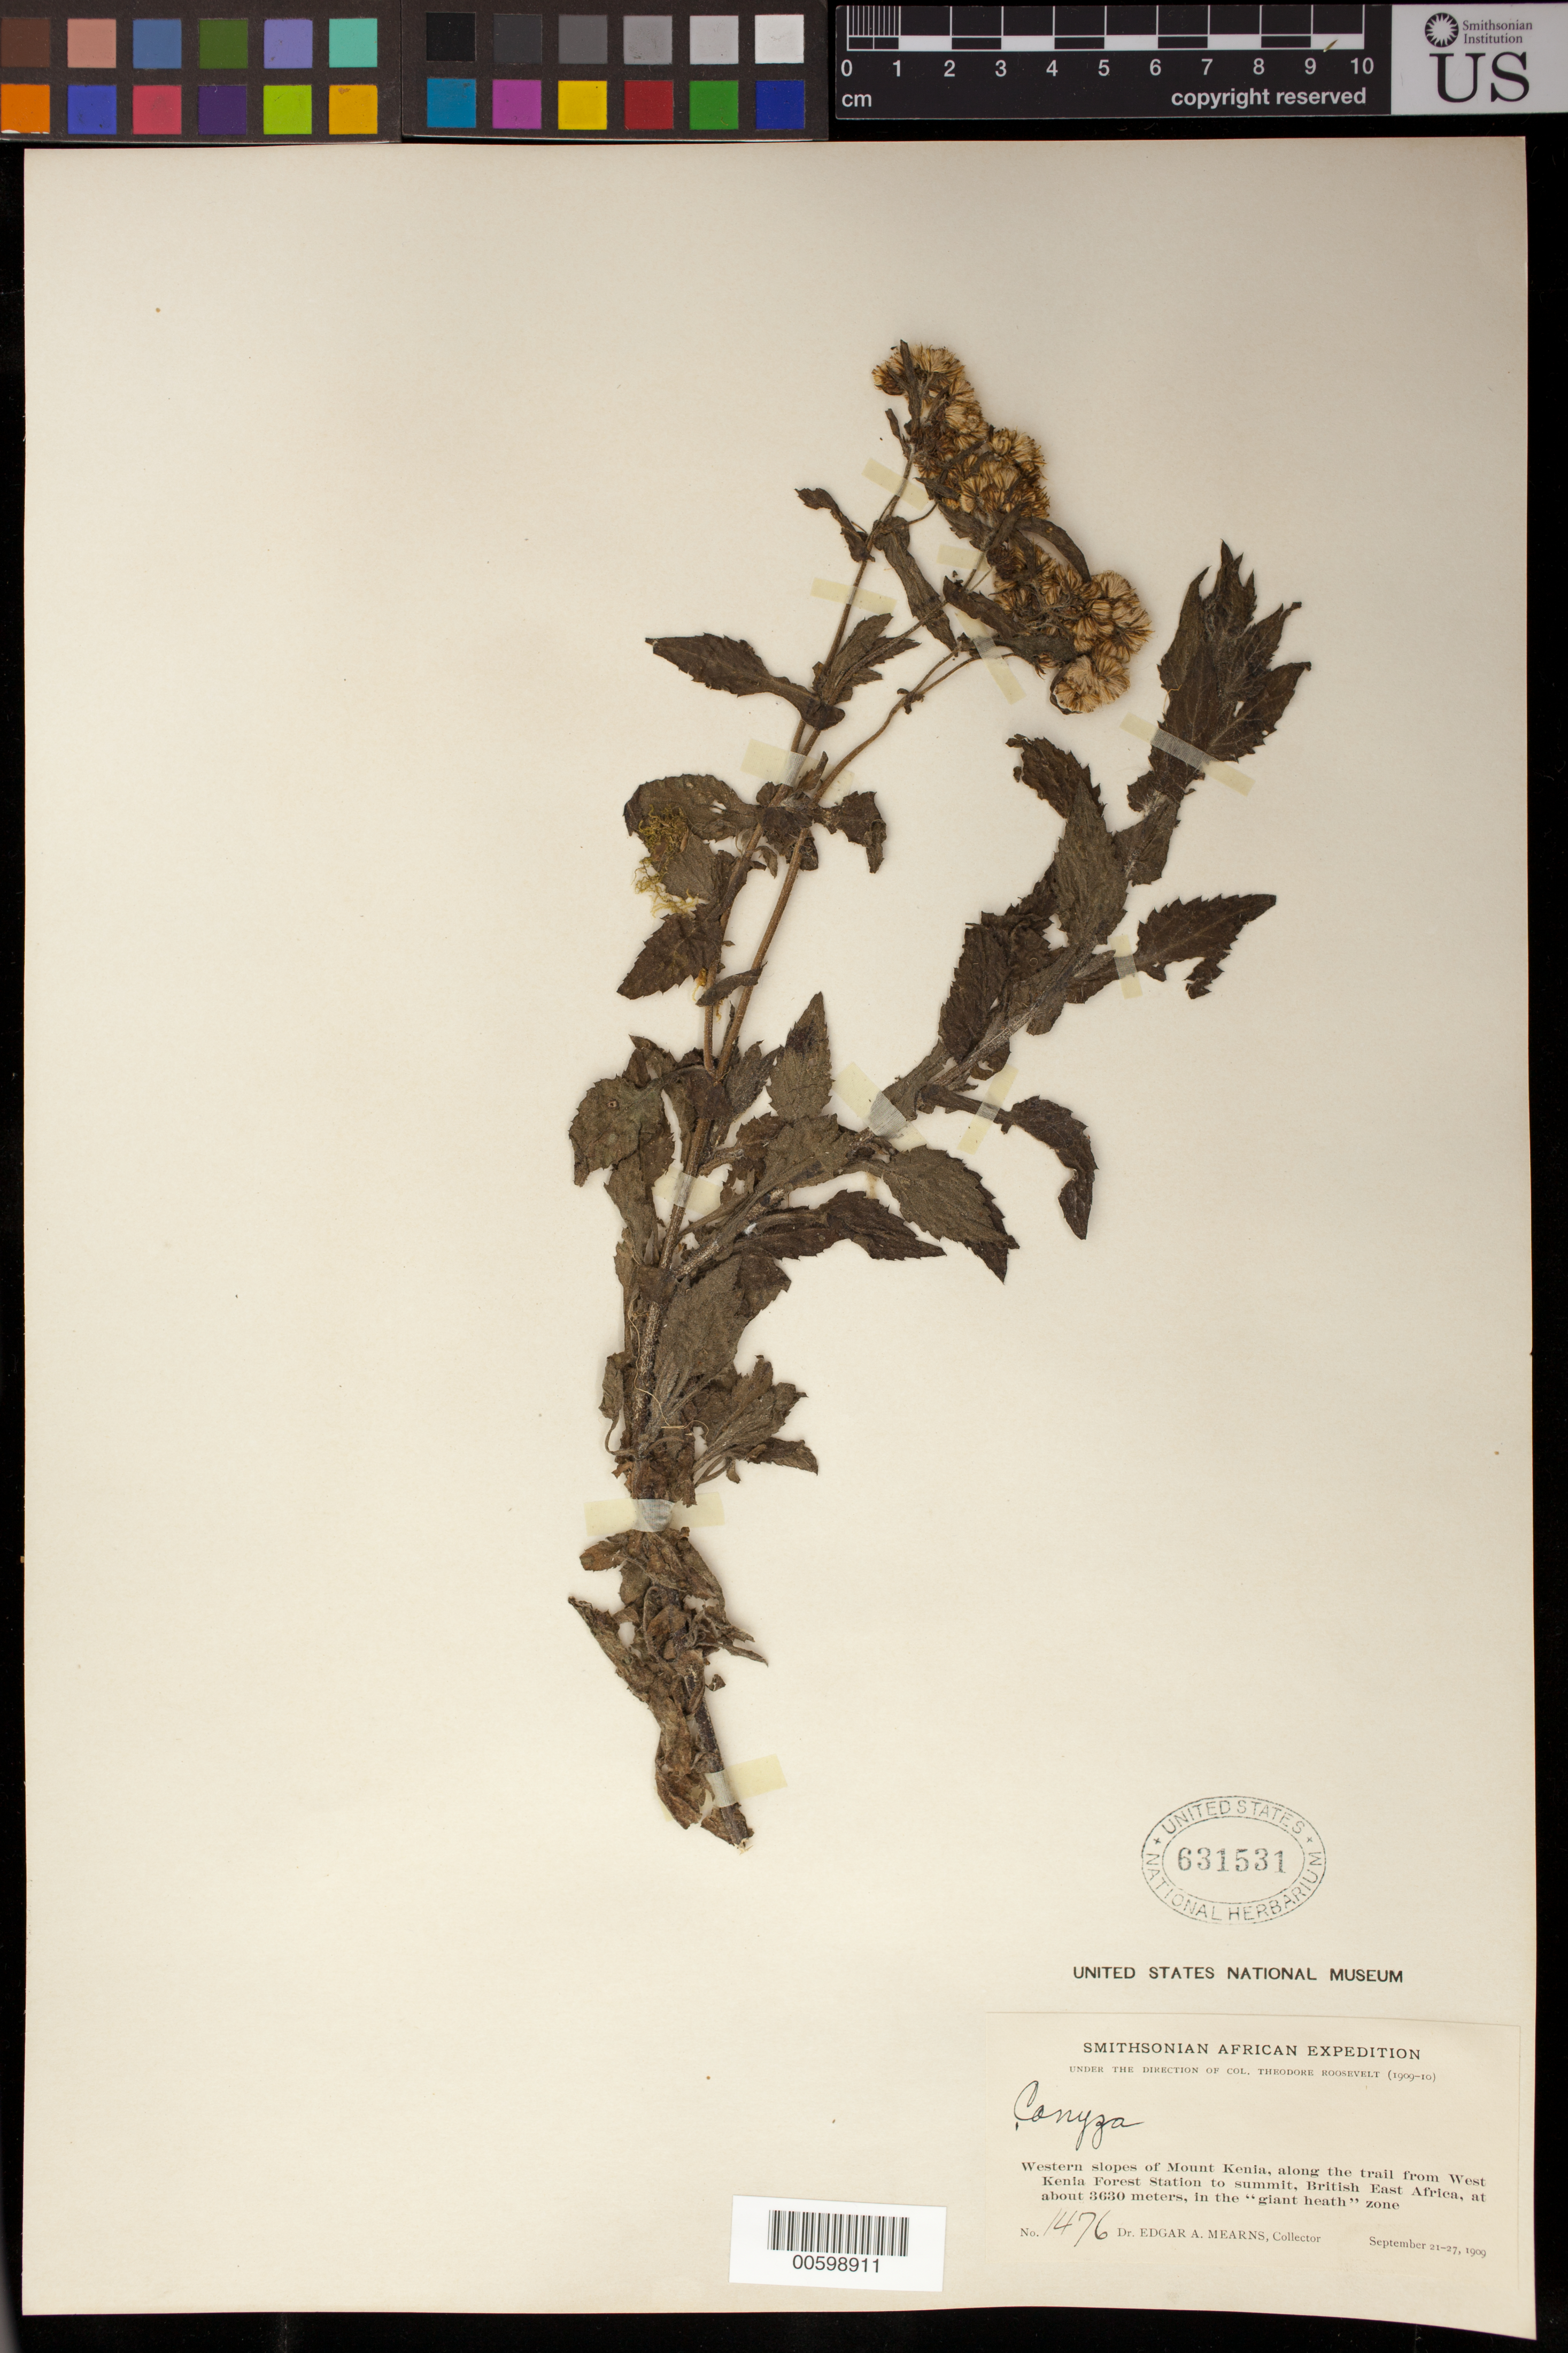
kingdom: Plantae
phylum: Tracheophyta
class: Magnoliopsida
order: Asterales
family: Asteraceae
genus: Conyza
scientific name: Conyza sp.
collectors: E. A. Mearns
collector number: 1476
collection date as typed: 21 Sep 1909 to 27 Sep 1909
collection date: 1909-09-21/1909-09-27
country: Kenya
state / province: Nyeri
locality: Western slopes of mount Kenya, along the trail from West Kenya Forest Station to summit, in the " giant health" zone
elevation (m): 3630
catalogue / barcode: US 631531